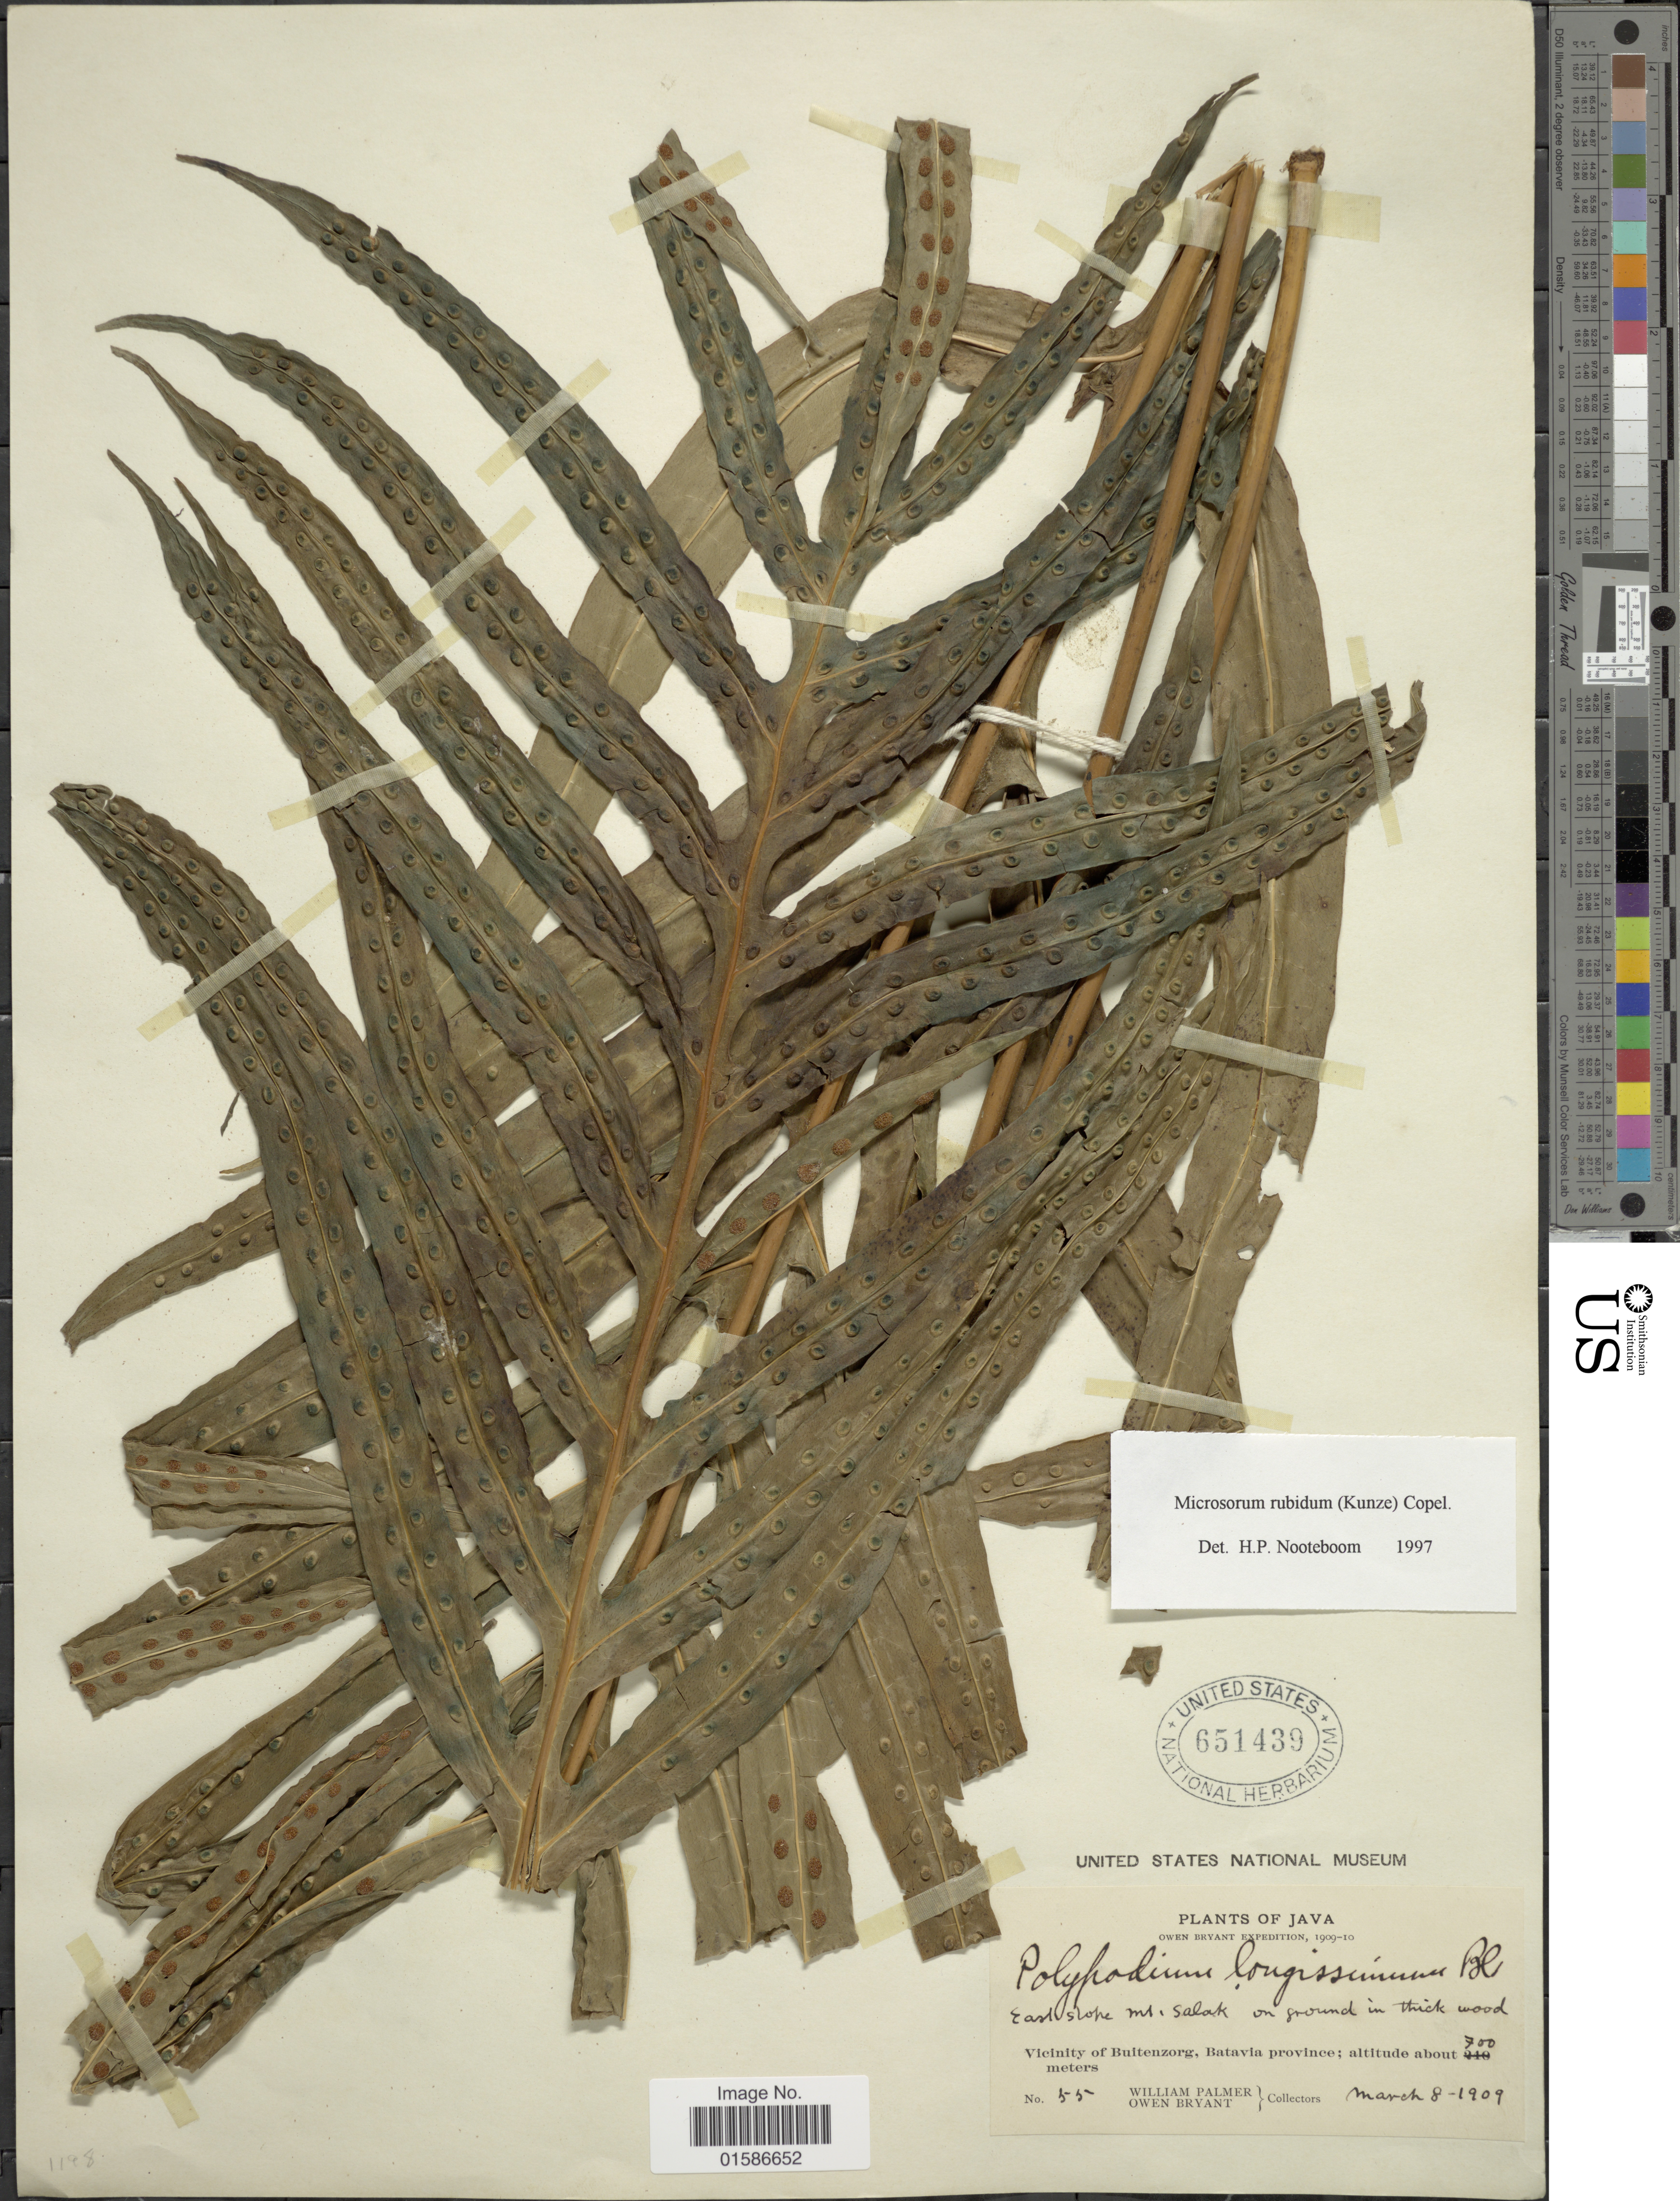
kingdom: Plantae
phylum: Tracheophyta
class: Polypodiopsida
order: Polypodiales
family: Polypodiaceae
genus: Microsorum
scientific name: Microsorum rubidum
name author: (Kunze) Copel.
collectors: W. Palmer & O. Bryant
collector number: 55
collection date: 1909-03-08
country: Indonesia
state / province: Java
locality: Vicinity of Buitenzorg, Batavia province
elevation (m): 700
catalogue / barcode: US 651439